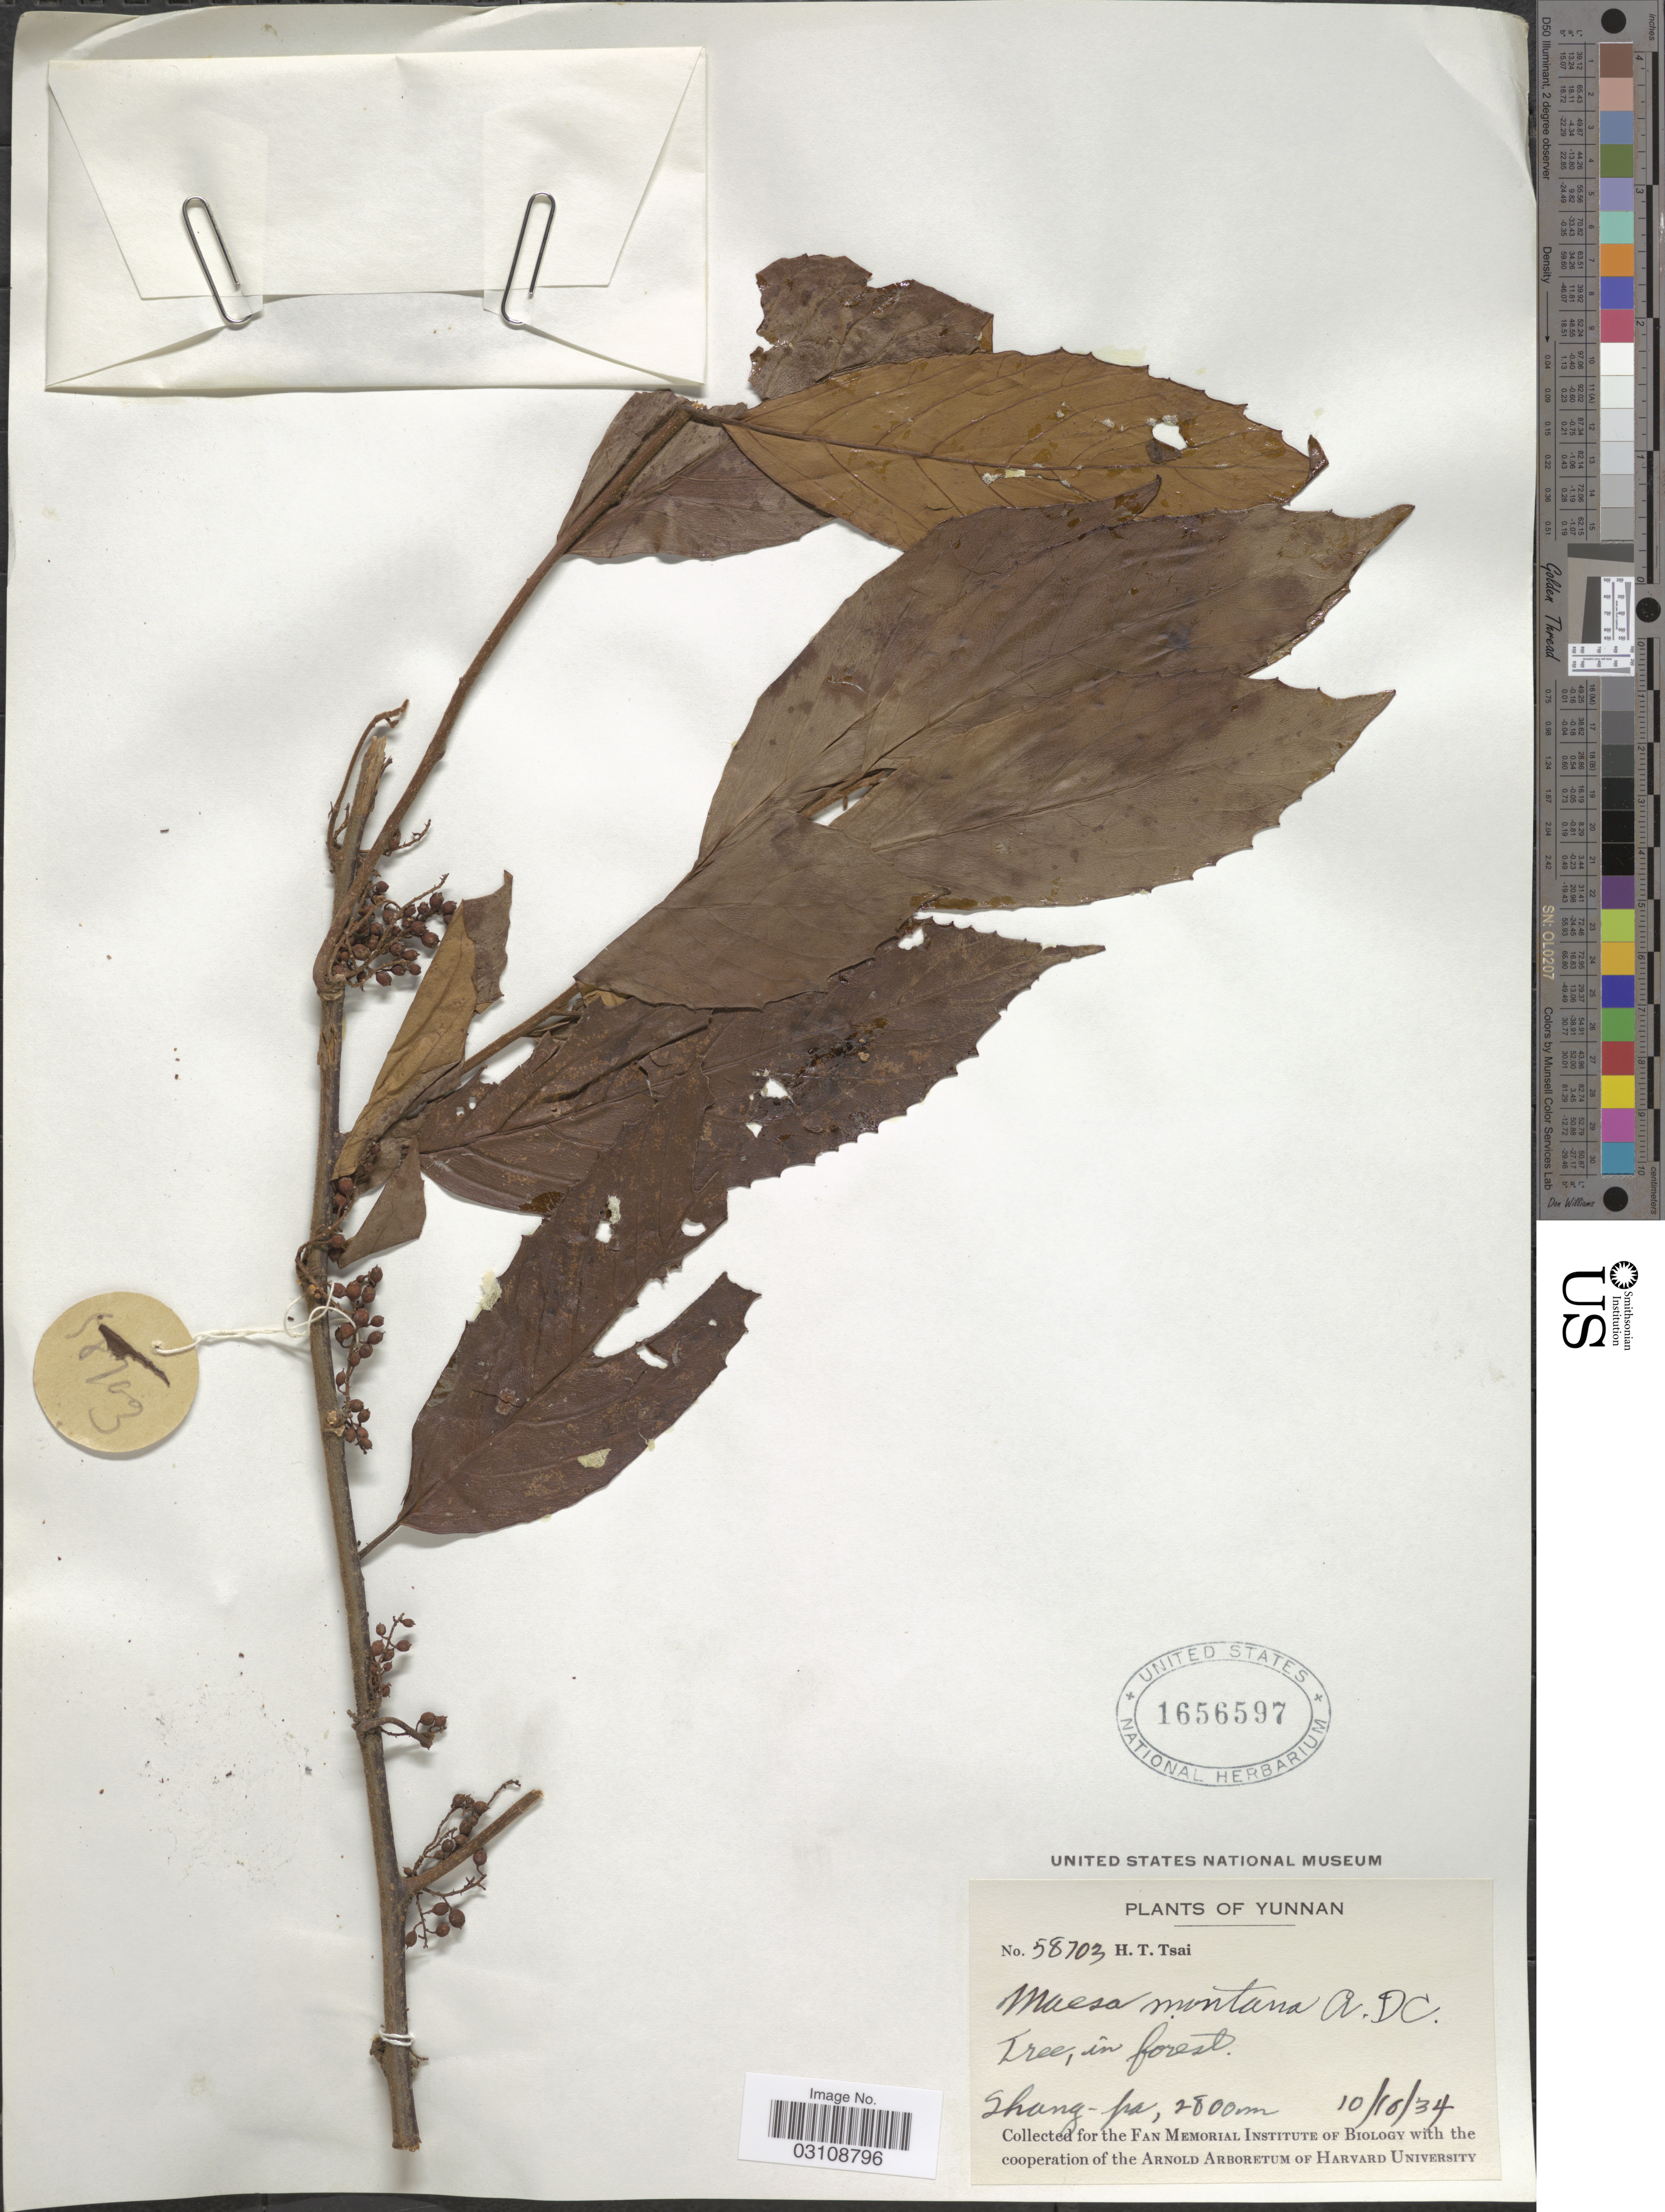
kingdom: Plantae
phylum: Tracheophyta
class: Magnoliopsida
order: Ericales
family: Primulaceae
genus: Maesa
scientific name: Maesa montana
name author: A. DC.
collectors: H. Tsai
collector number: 58703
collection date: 1934-10-10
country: China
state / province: Yunnan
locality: Shang-pa.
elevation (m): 2800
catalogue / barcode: US 1656597